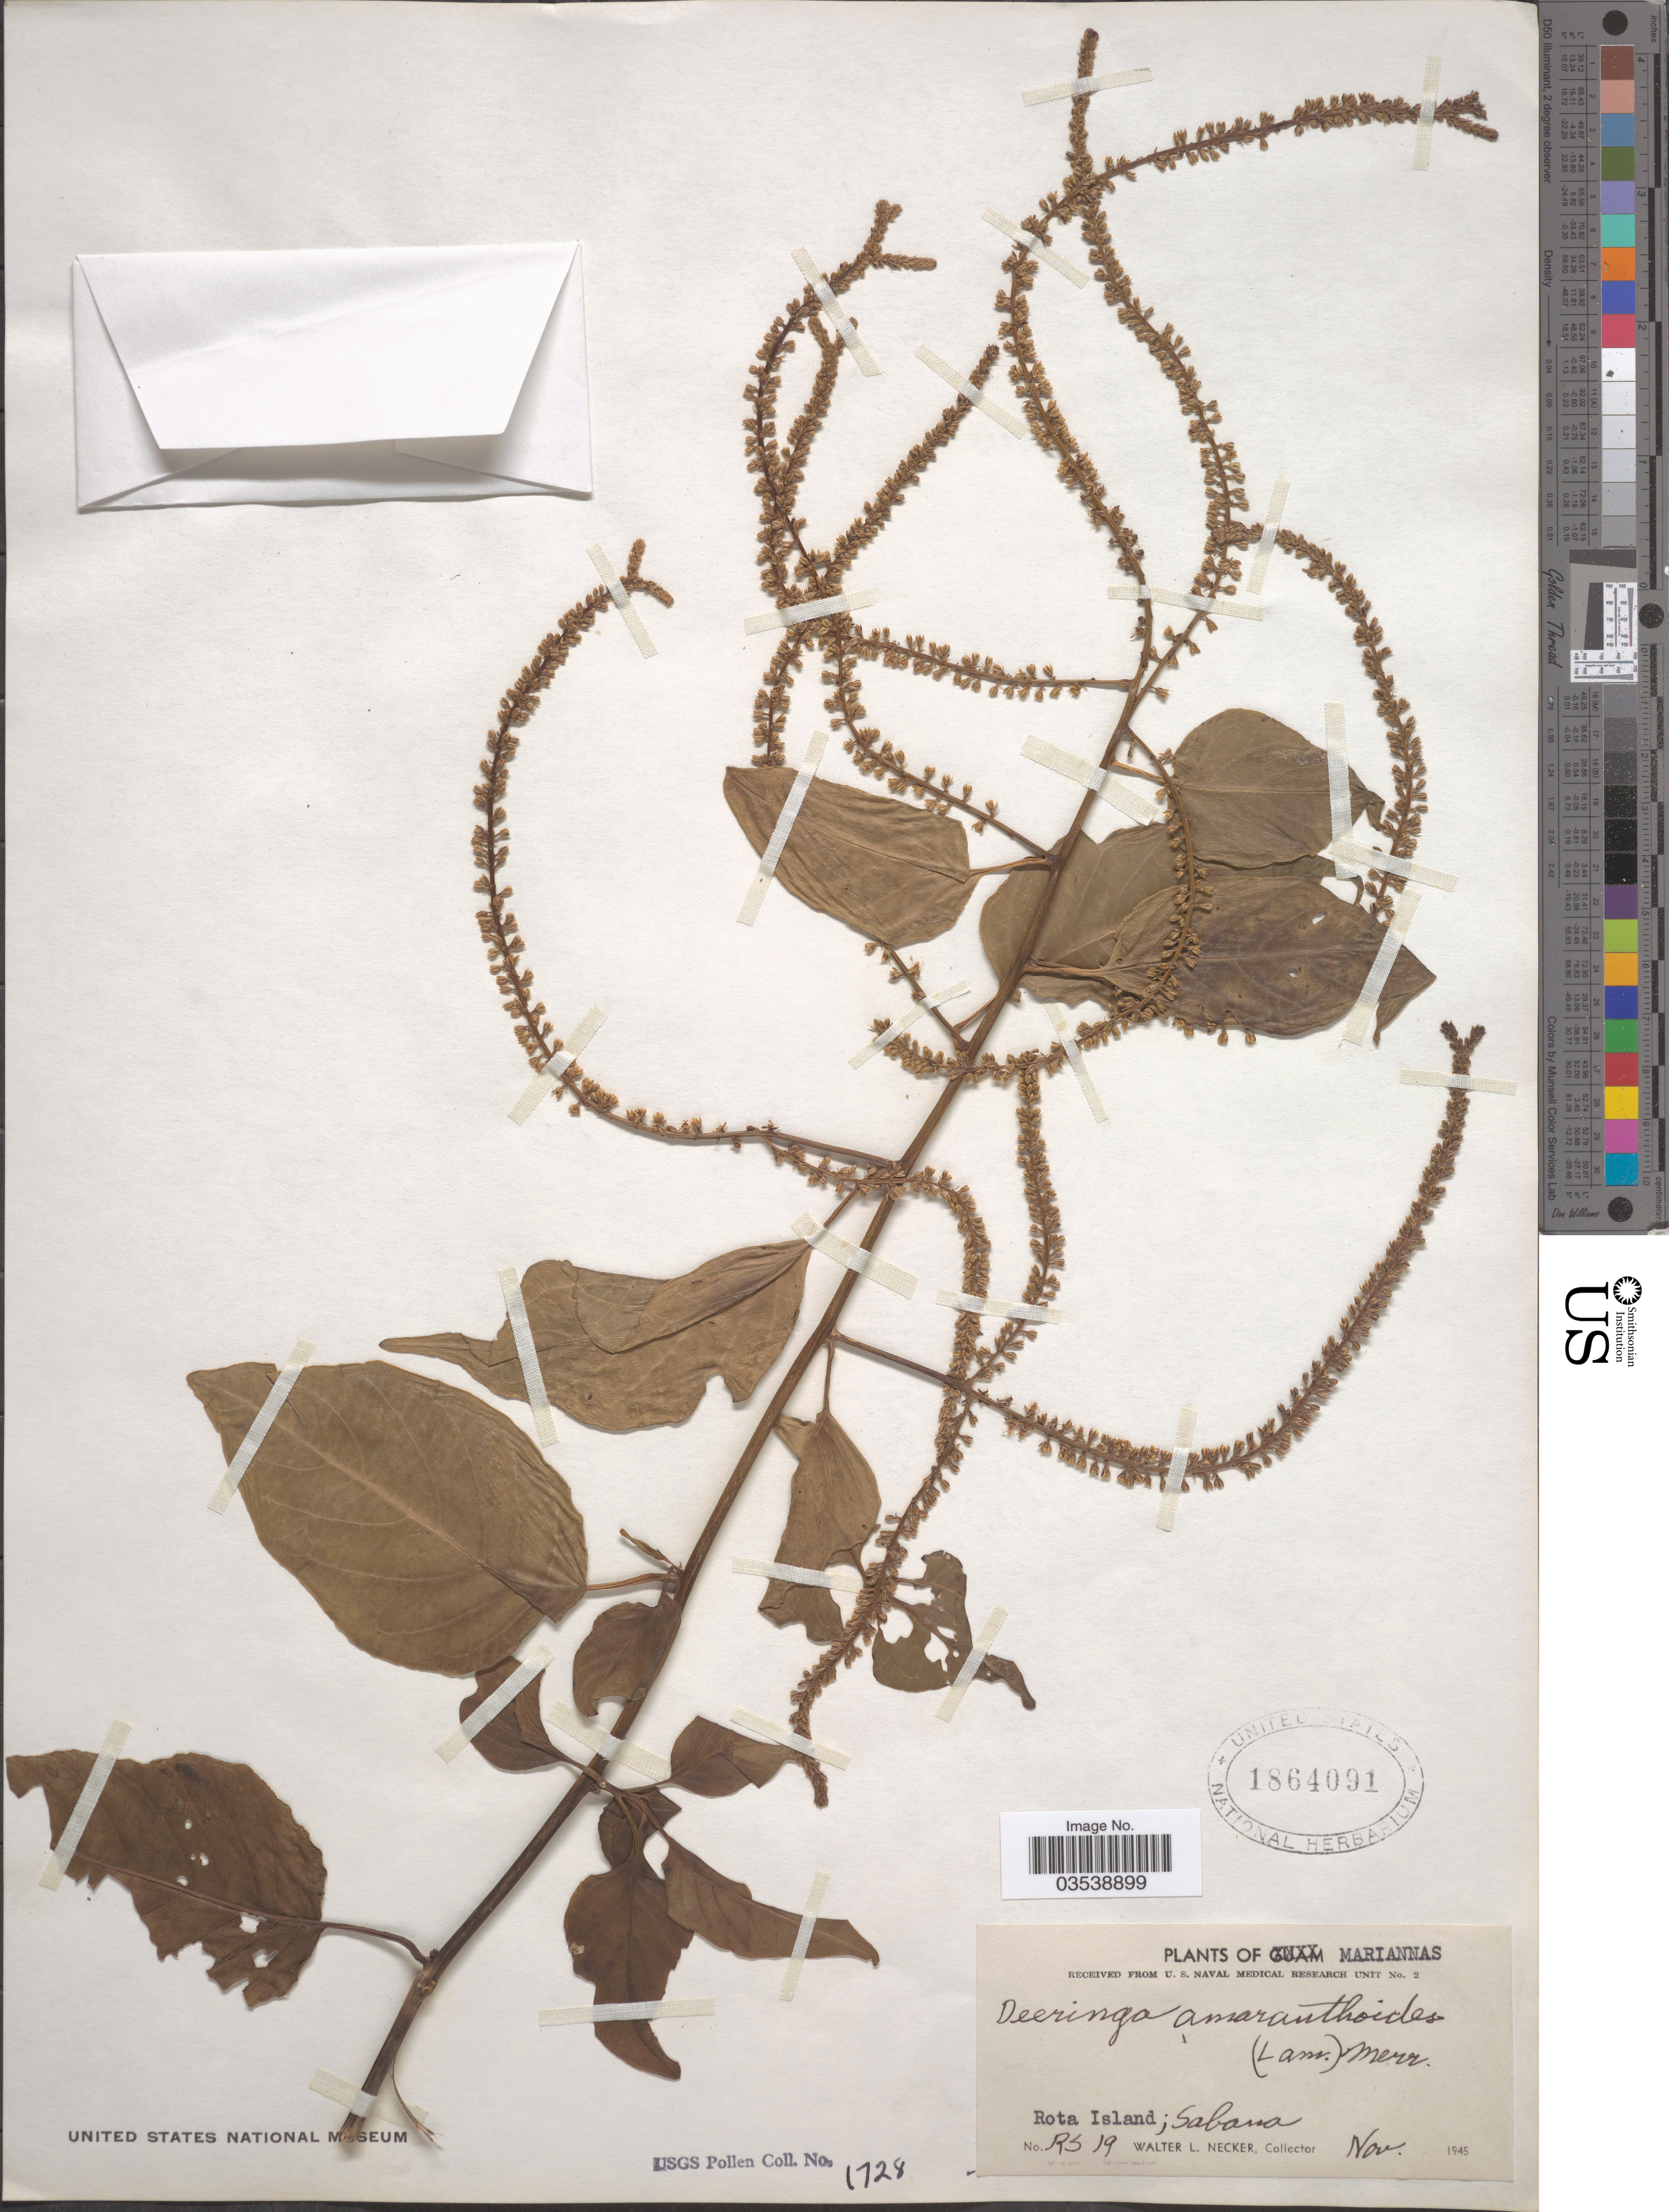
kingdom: Plantae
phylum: Tracheophyta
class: Magnoliopsida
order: Caryophyllales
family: Amaranthaceae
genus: Deeringia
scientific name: Deeringia amaranthoides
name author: (Lam.) Merr.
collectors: W. L. Necker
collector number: RS19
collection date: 1945-11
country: Northern Mariana Islands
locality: Mariannas. Rota Island; Sabana.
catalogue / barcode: US 1864091